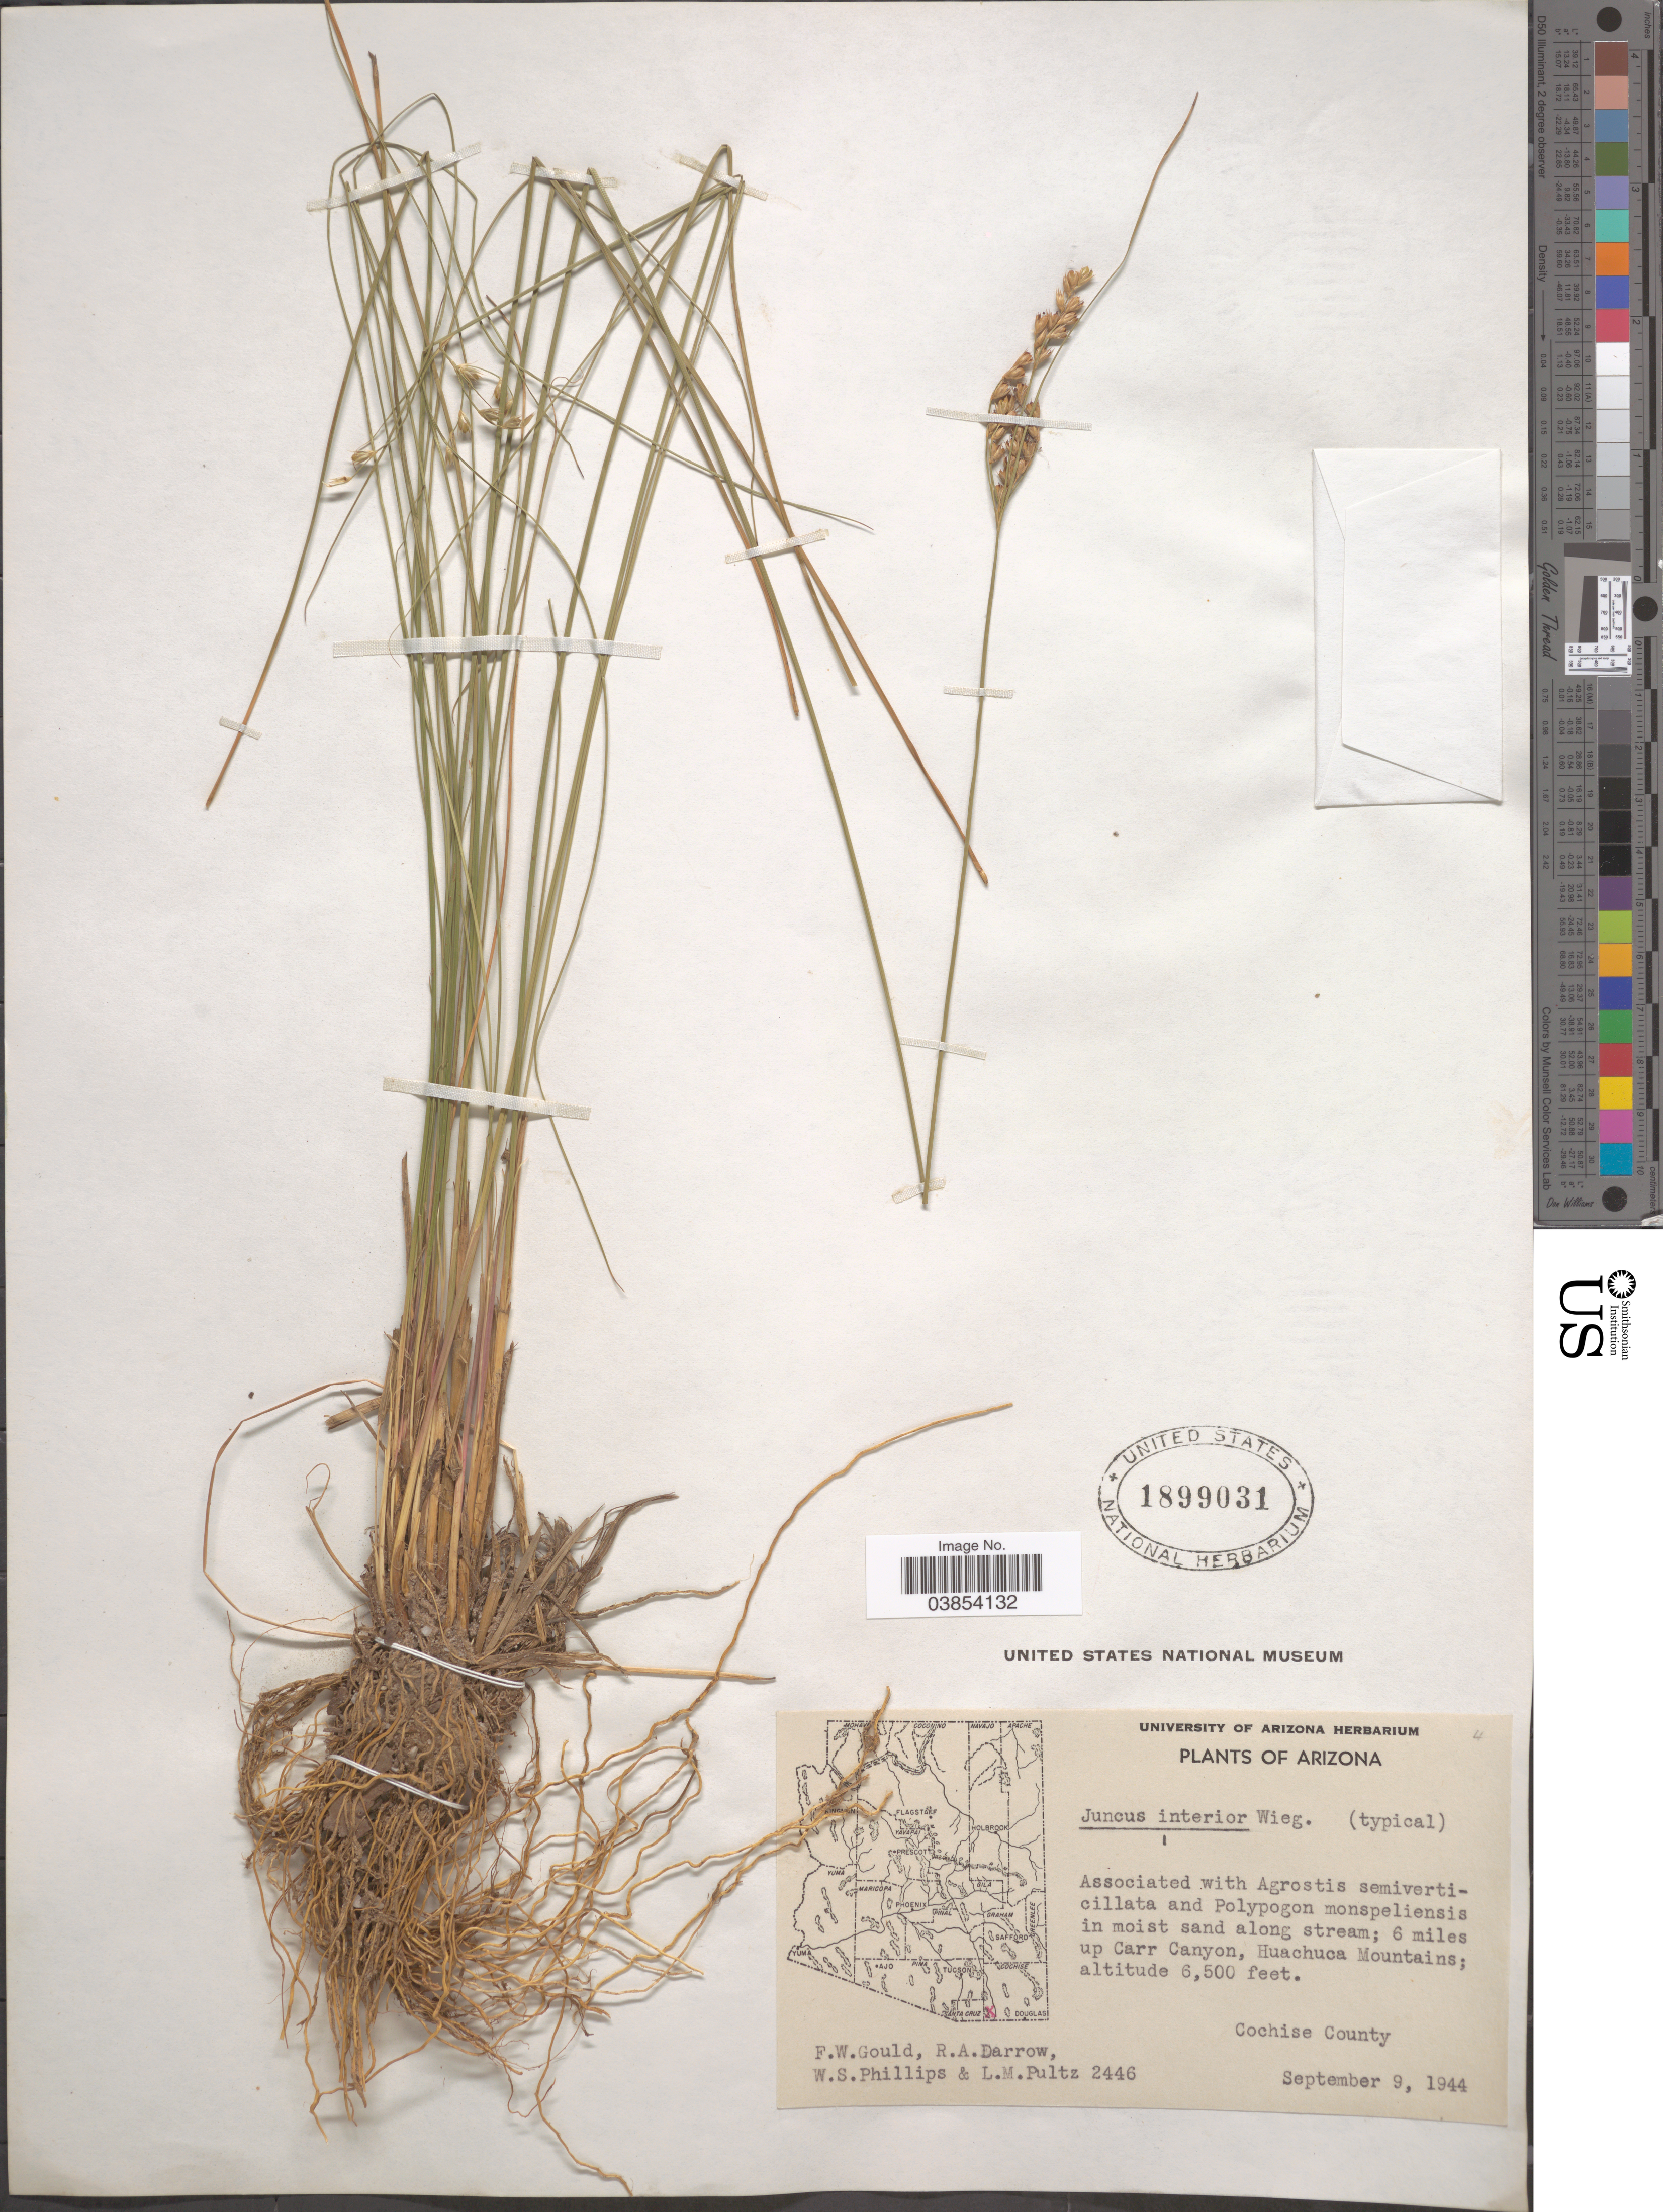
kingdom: Plantae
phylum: Tracheophyta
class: Liliopsida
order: Poales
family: Juncaceae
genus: Juncus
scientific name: Juncus interior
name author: Wiegand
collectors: F. W. Gould, R. A. Darrow, W. S. Phillips & L. Pultz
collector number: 2446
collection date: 1944-09-09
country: United States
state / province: Arizona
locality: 6 miles up Carr Canyon, Huachuca Mountains. Cochise County.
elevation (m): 1981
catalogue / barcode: US 1899031